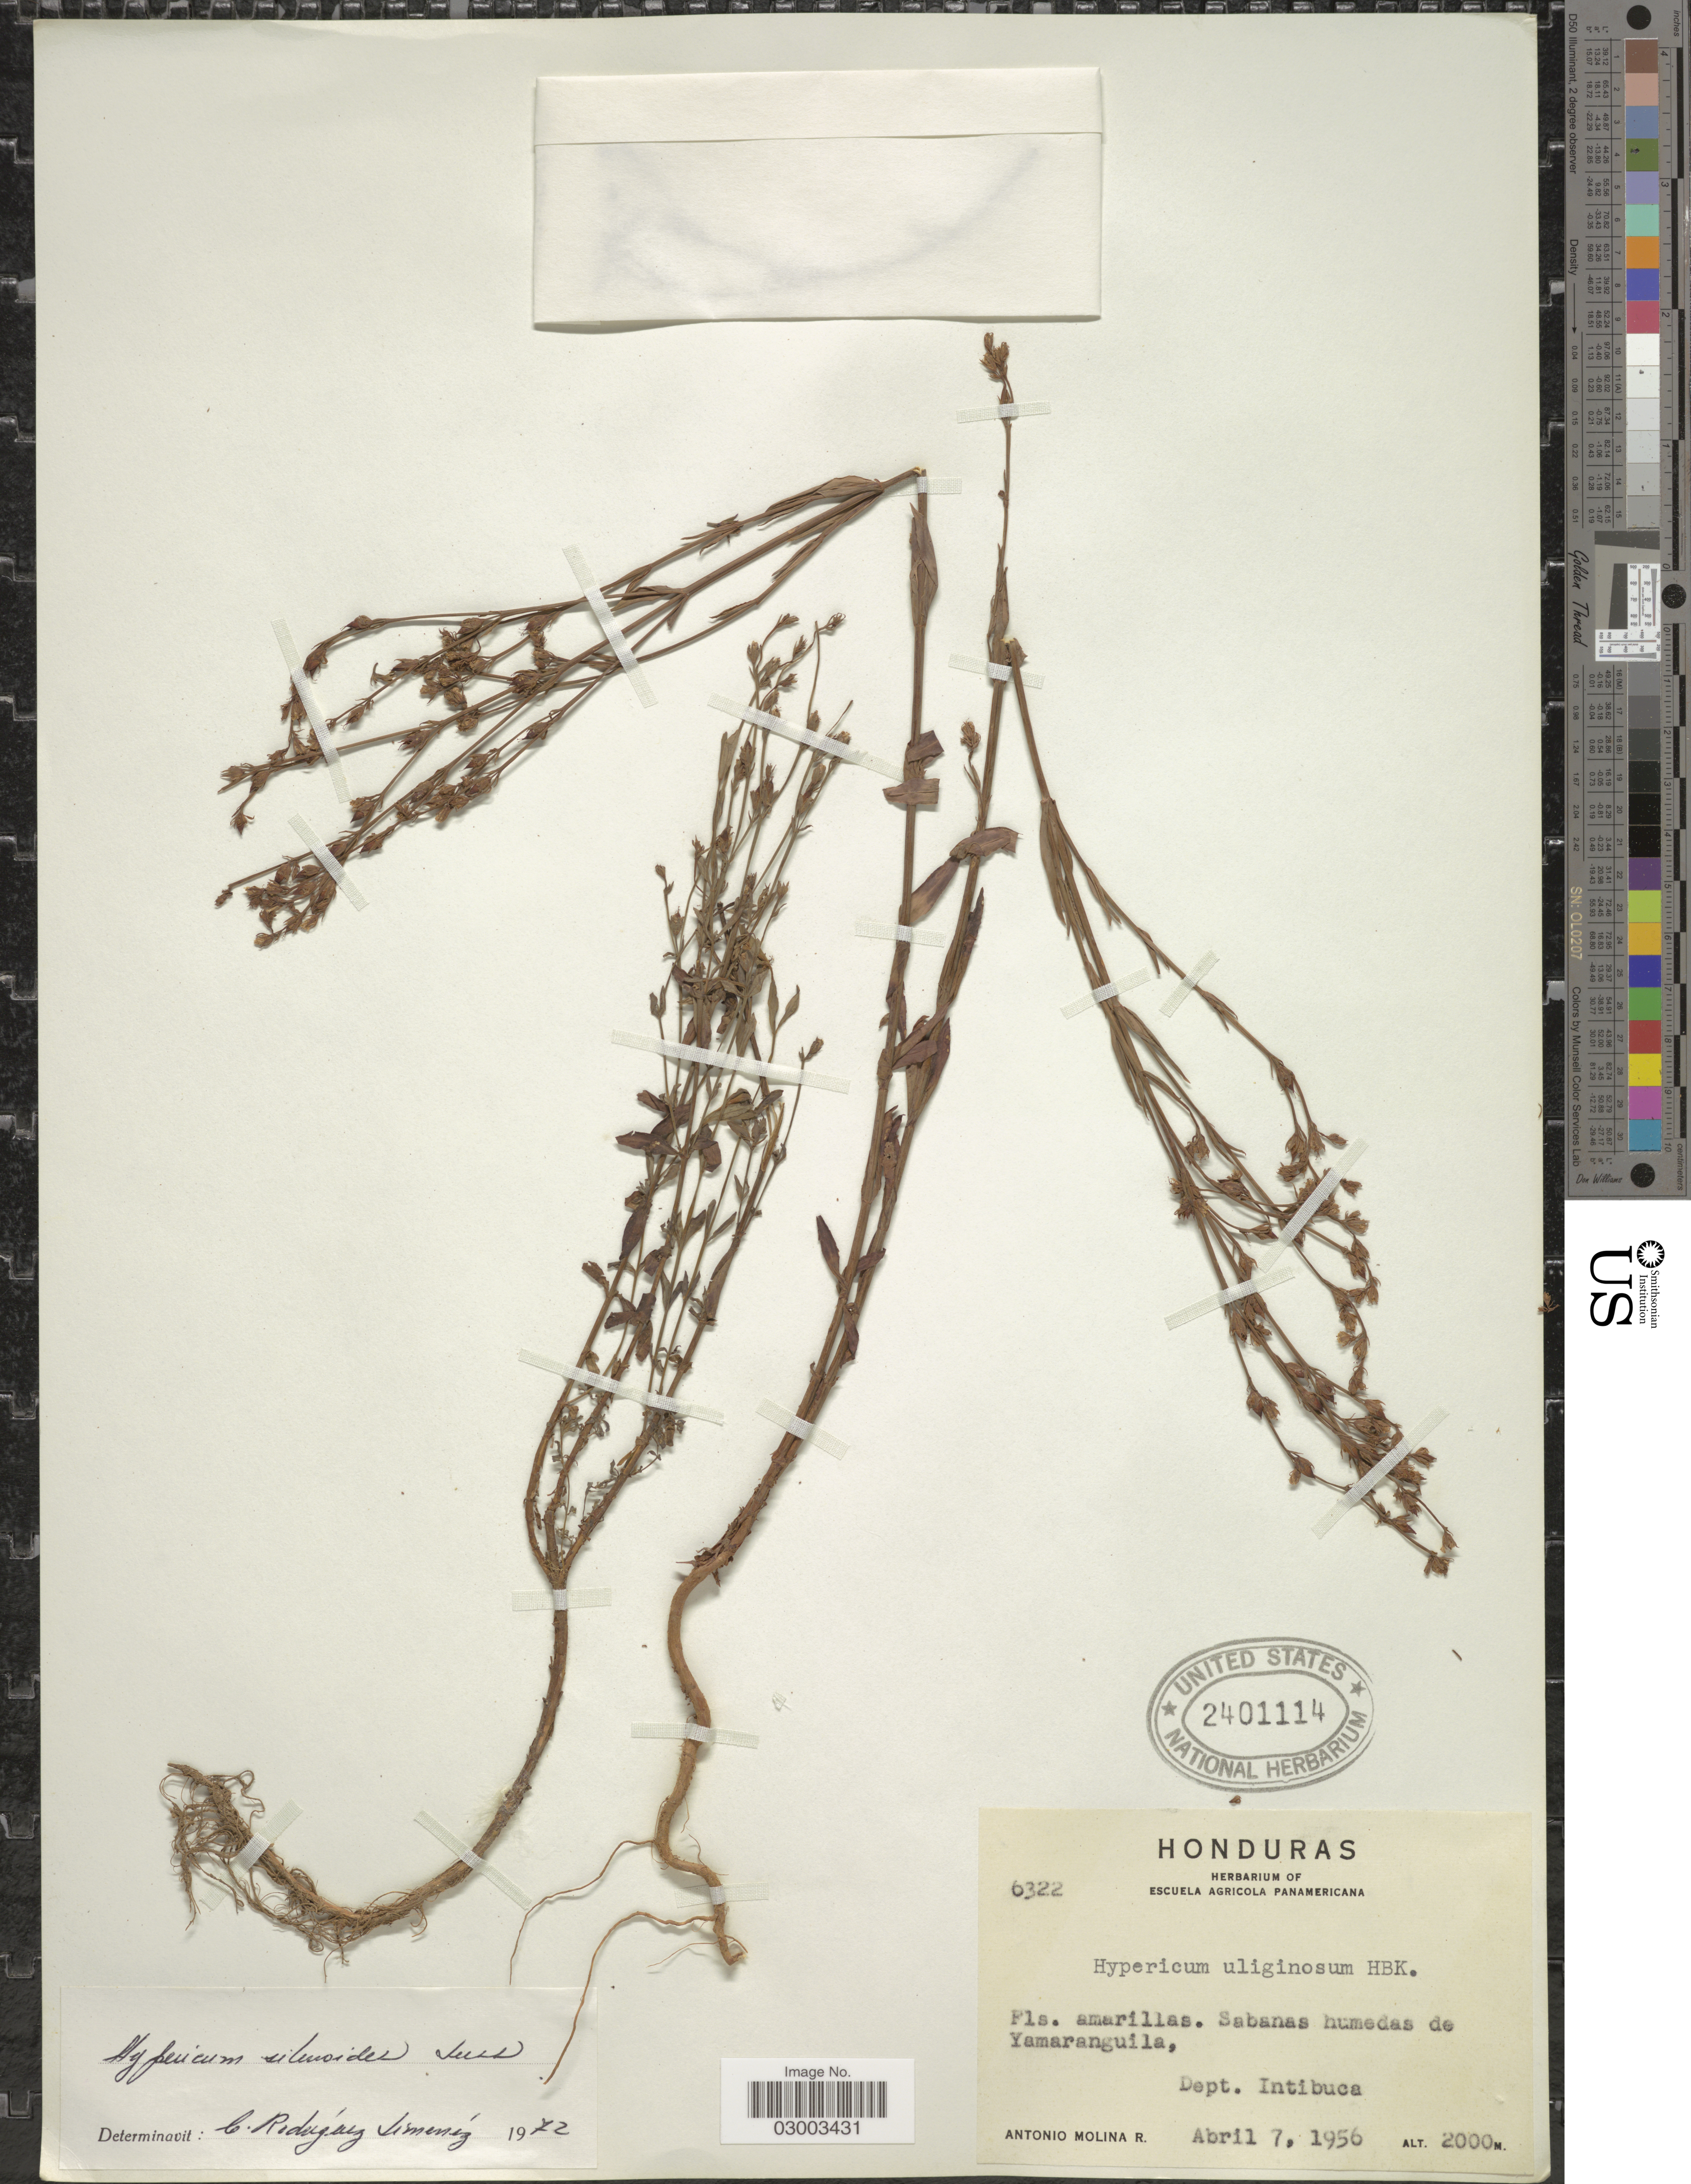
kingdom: Plantae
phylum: Tracheophyta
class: Magnoliopsida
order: Malpighiales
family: Hypericaceae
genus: Hypericum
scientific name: Hypericum silenoides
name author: Juss.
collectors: A. Molina R.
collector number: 6322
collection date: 1956-04-07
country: Honduras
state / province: Intibuca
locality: Sabanas humedas de Yamaranguila, Dept. Intibuca.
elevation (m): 2000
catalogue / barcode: US 2401114